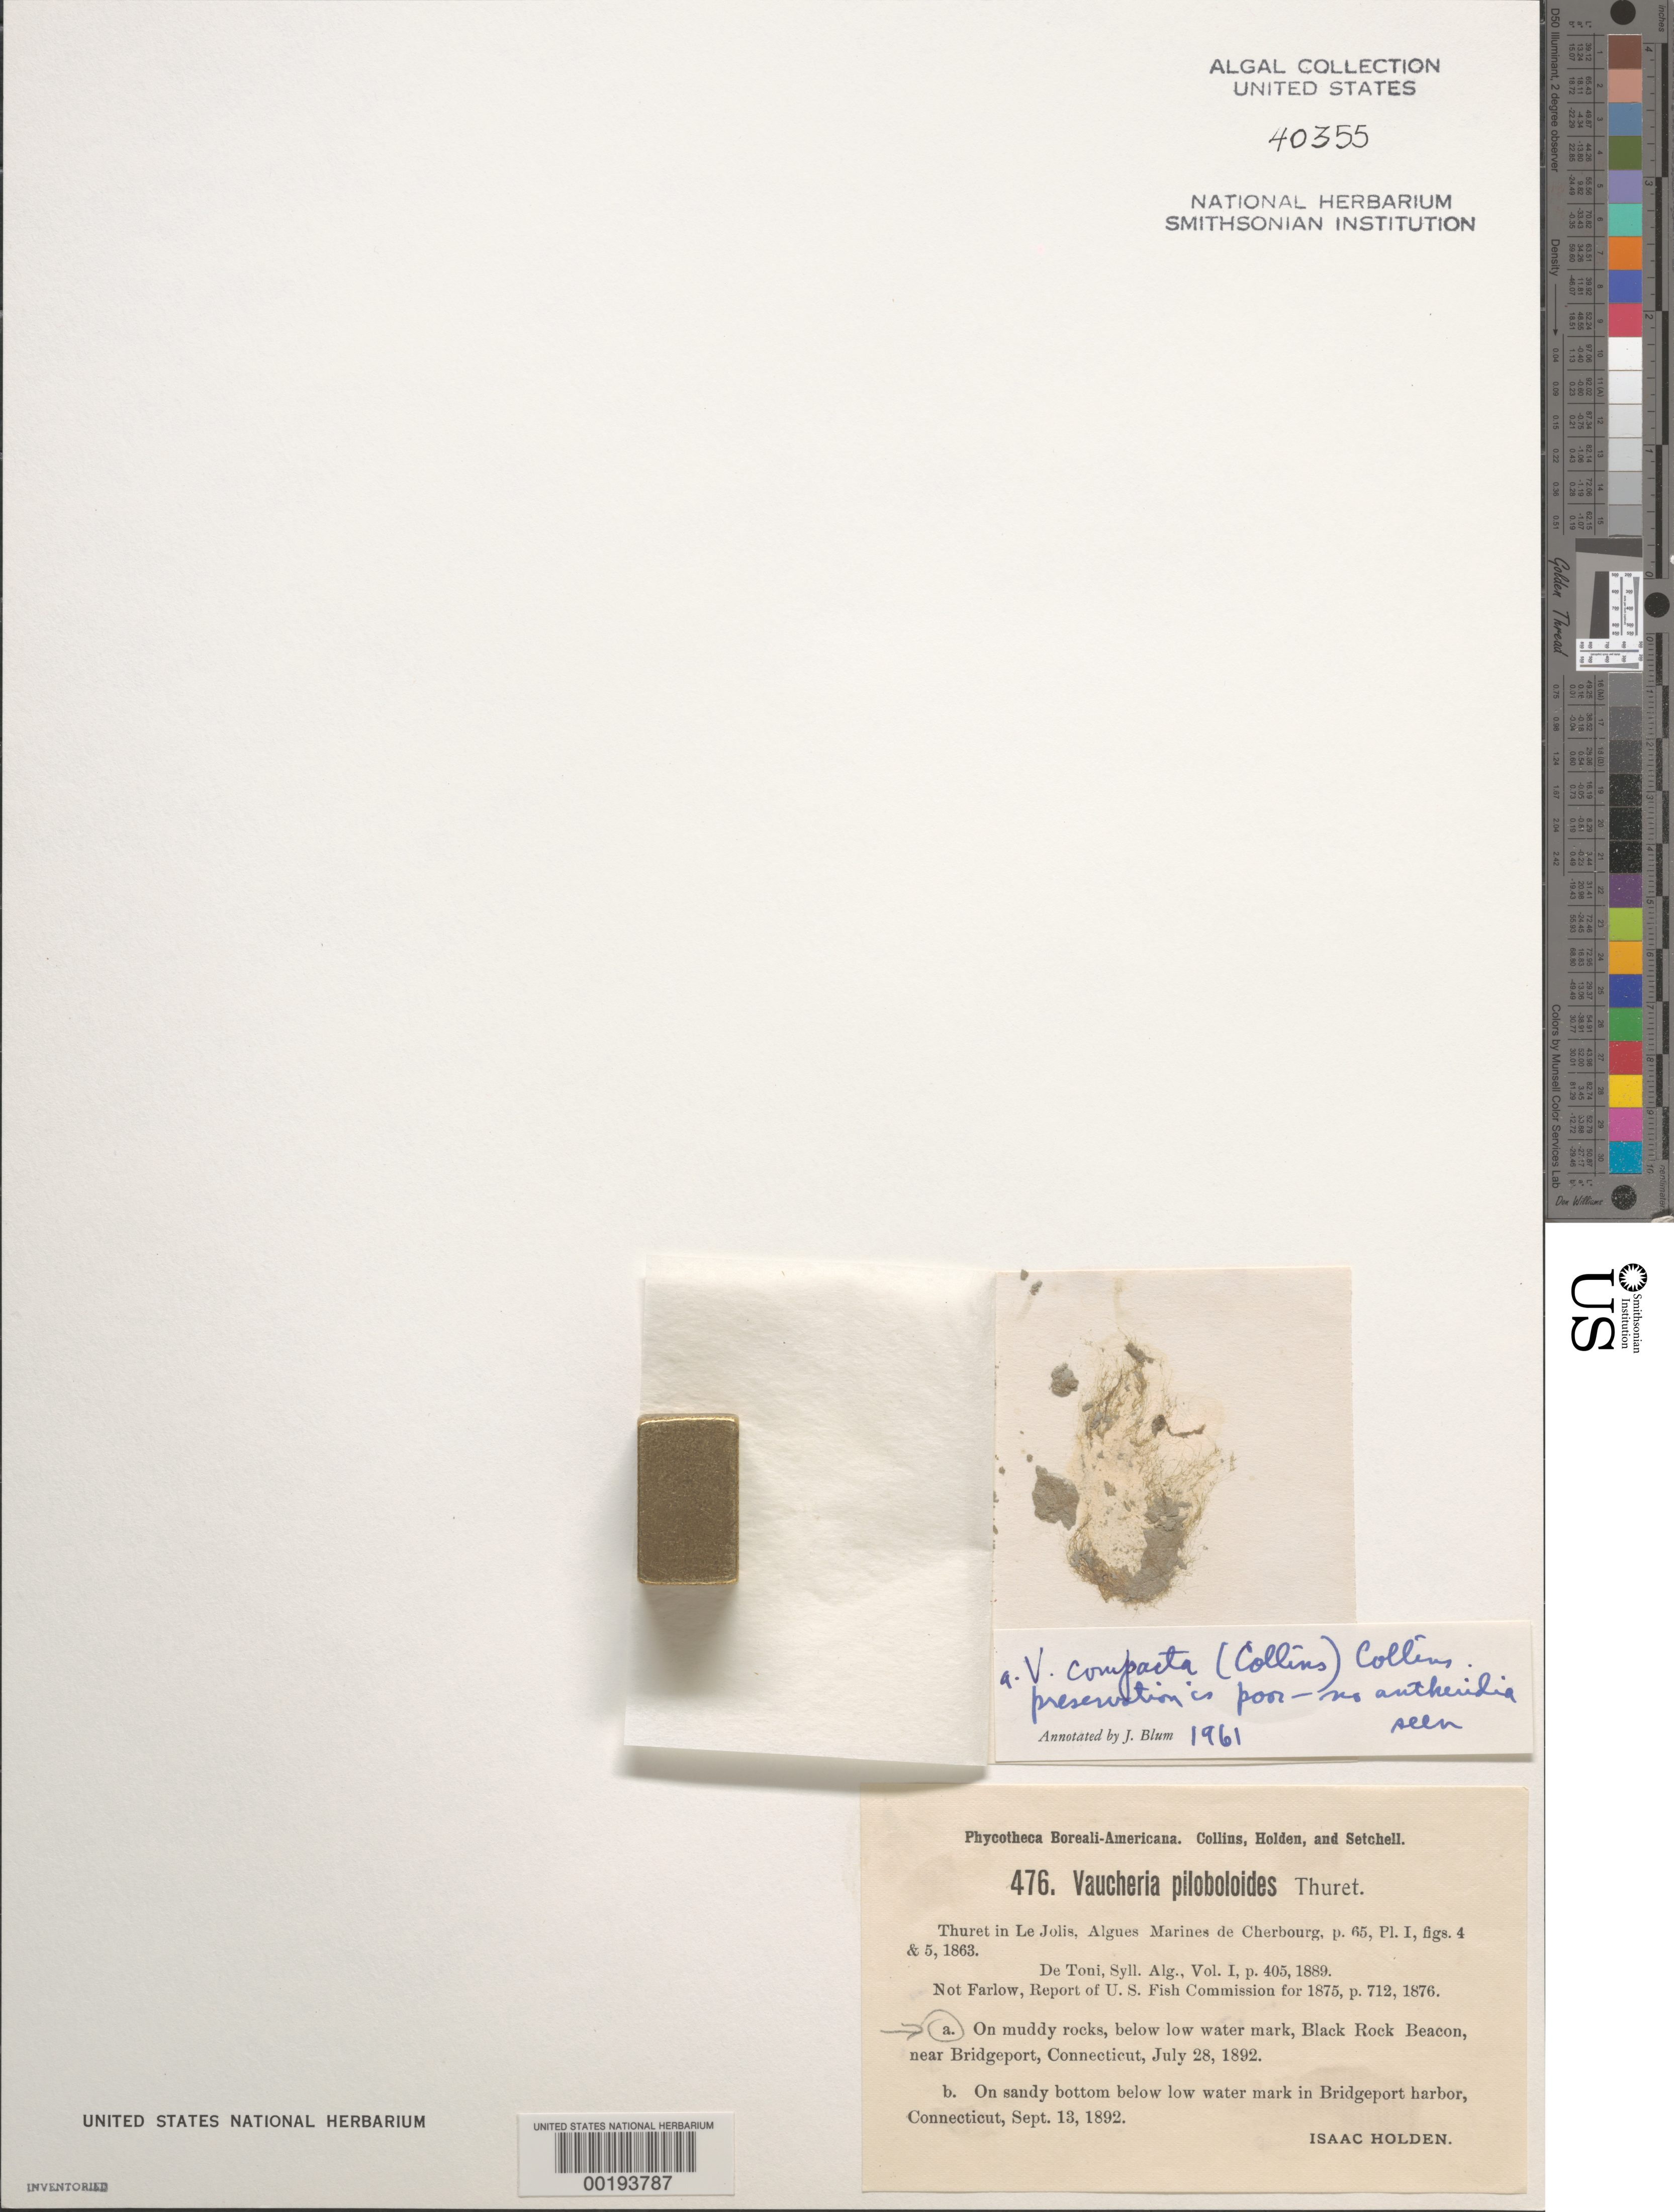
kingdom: Chromista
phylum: Ochrophyta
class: Xanthophyceae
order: Vaucheriales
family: Vaucheriaceae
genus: Vaucheria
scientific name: Vaucheria compacta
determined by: Blum, J. L.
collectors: I. Holden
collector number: PB-A 476a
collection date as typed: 28 Jul 1892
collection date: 1892-07-28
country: United States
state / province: Connecticut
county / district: Fairfield County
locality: Black Rock beacon, near Bridgeport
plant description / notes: Collins, Holden & Setchell, Phycotheca Boreali-Americana, as Vaucheria piloboloides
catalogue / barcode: US 40355